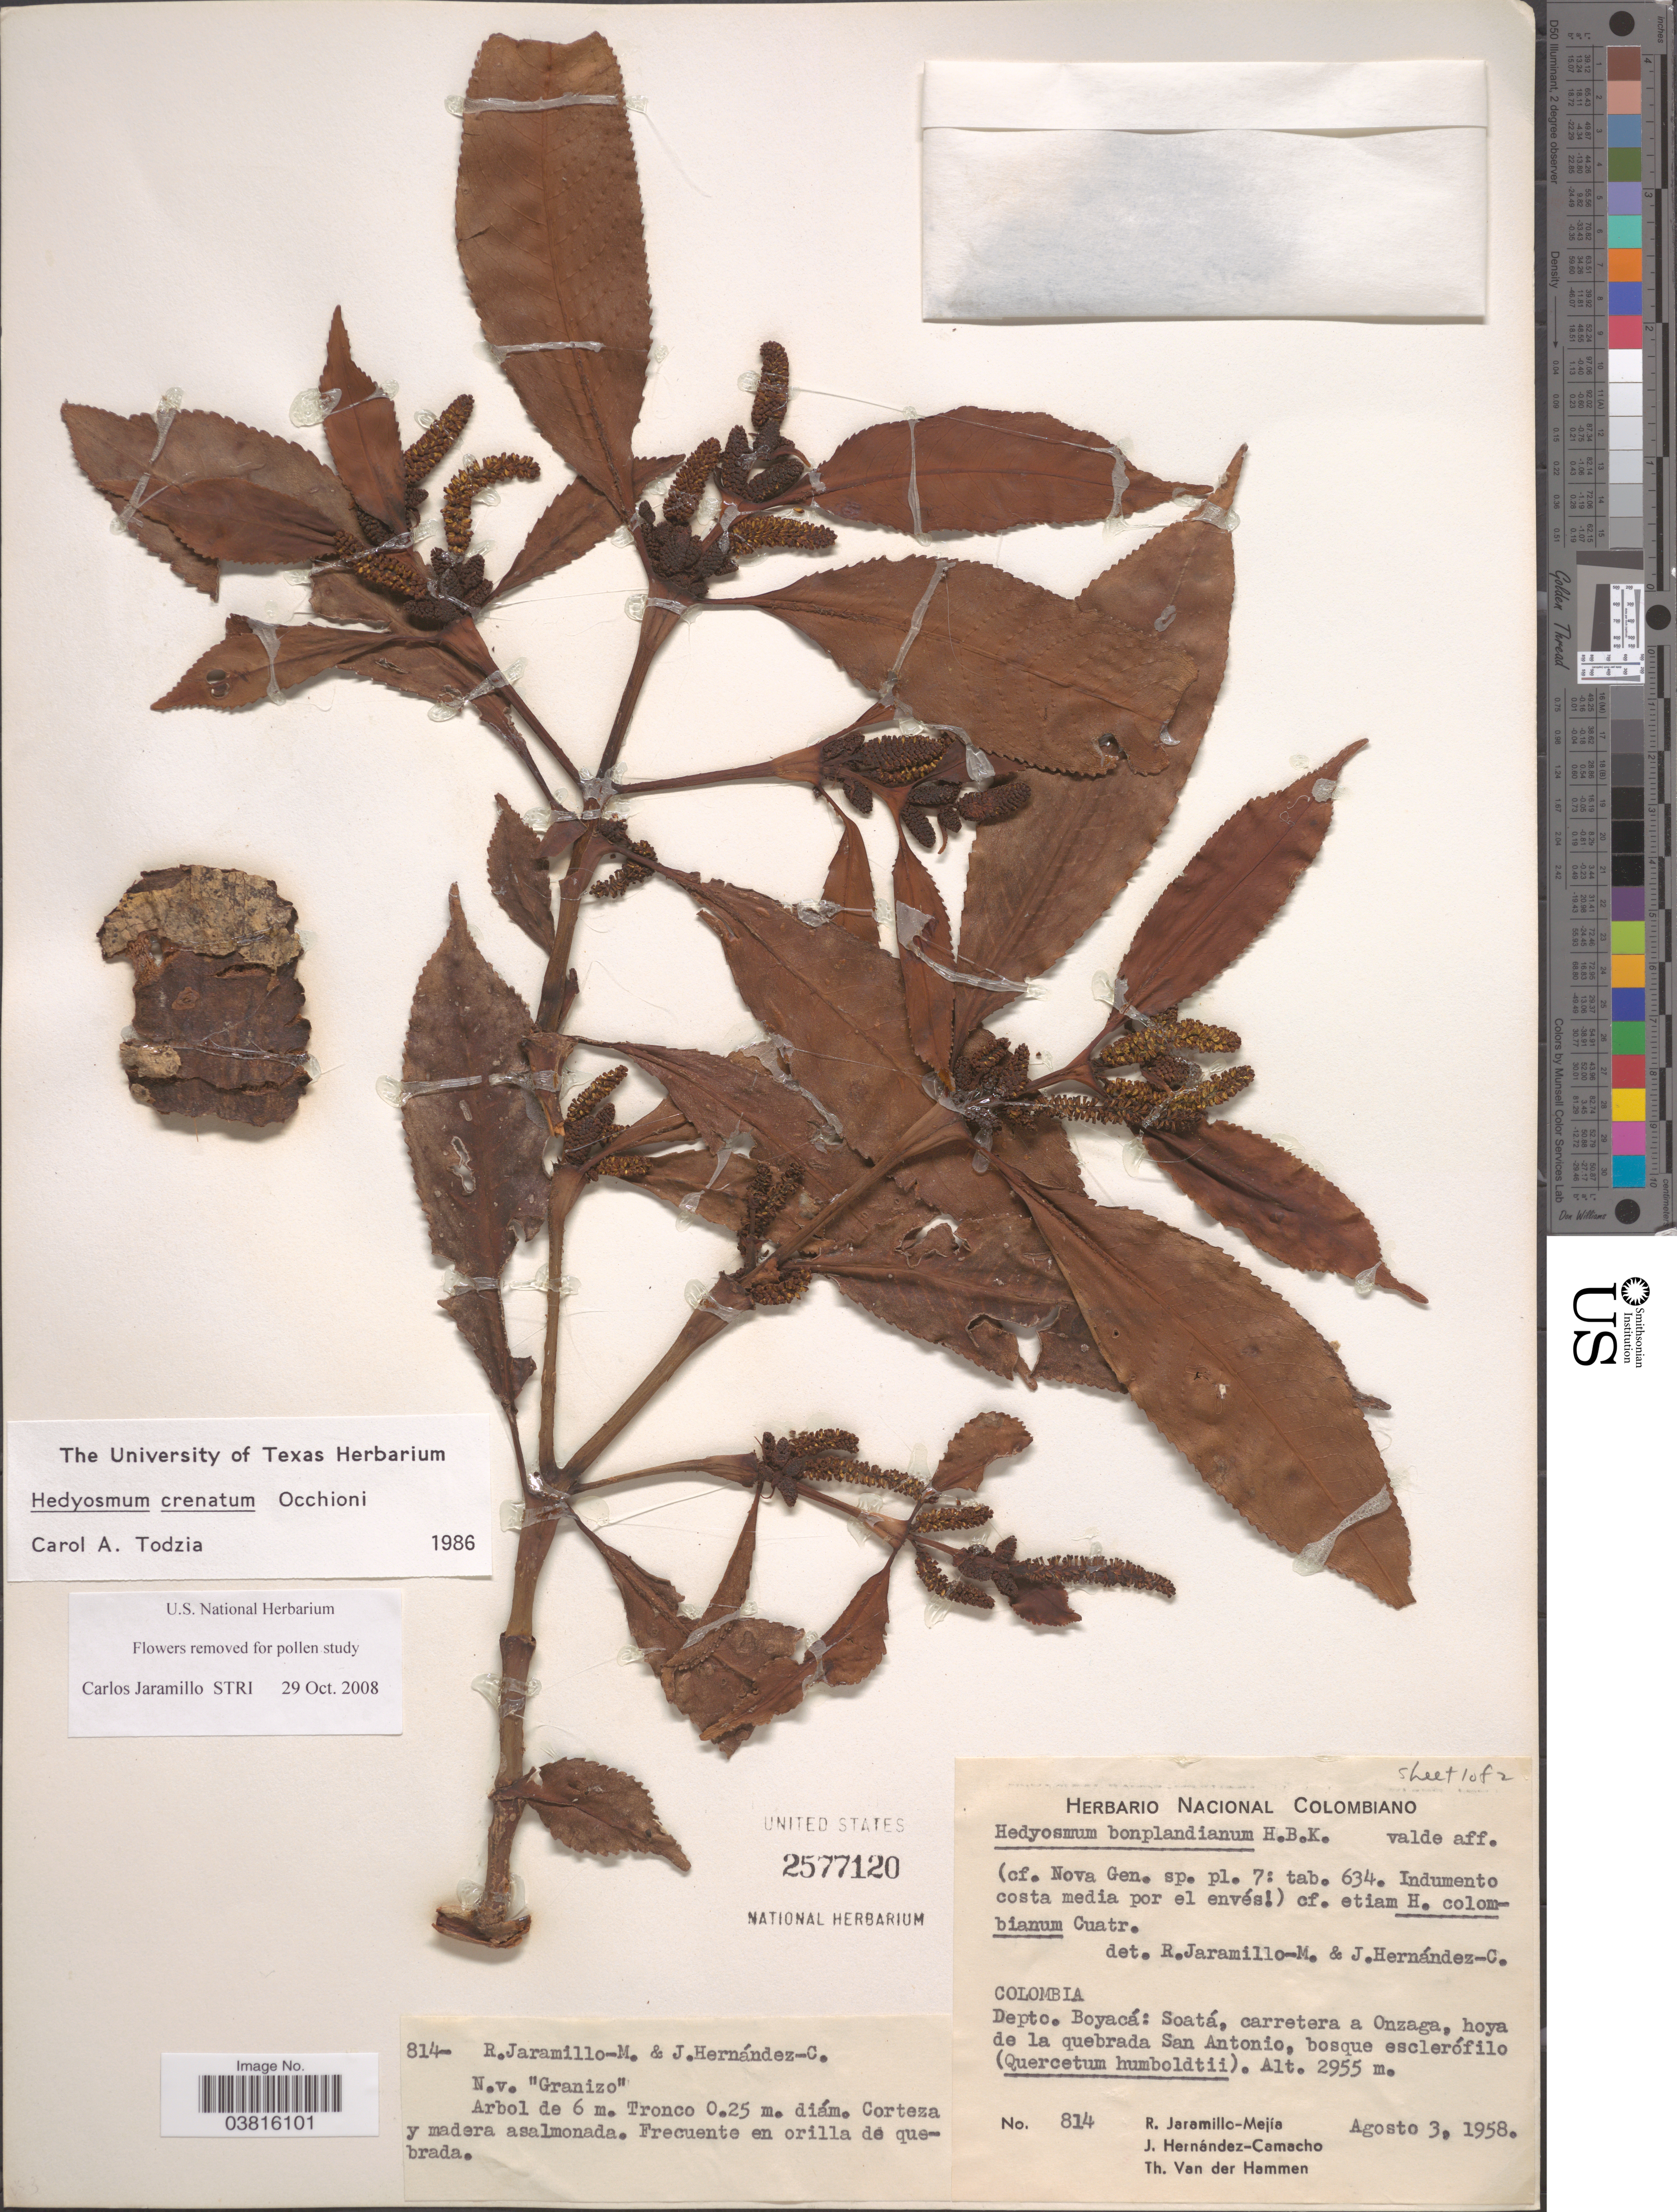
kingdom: Plantae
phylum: Tracheophyta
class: Magnoliopsida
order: Chloranthales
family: Chloranthaceae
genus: Hedyosmum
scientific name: Hedyosmum crenatum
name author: Occhioni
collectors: R. Jaramillo M., J. Hernandez Camacho & T. Van der Hammen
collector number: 814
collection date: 1958-08-03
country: Colombia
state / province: Boyacá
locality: Depto. Boyacá: Soatá, carretera a Onzaga, hoya de la quebrada San Antonio.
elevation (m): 2955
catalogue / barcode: US 2577120